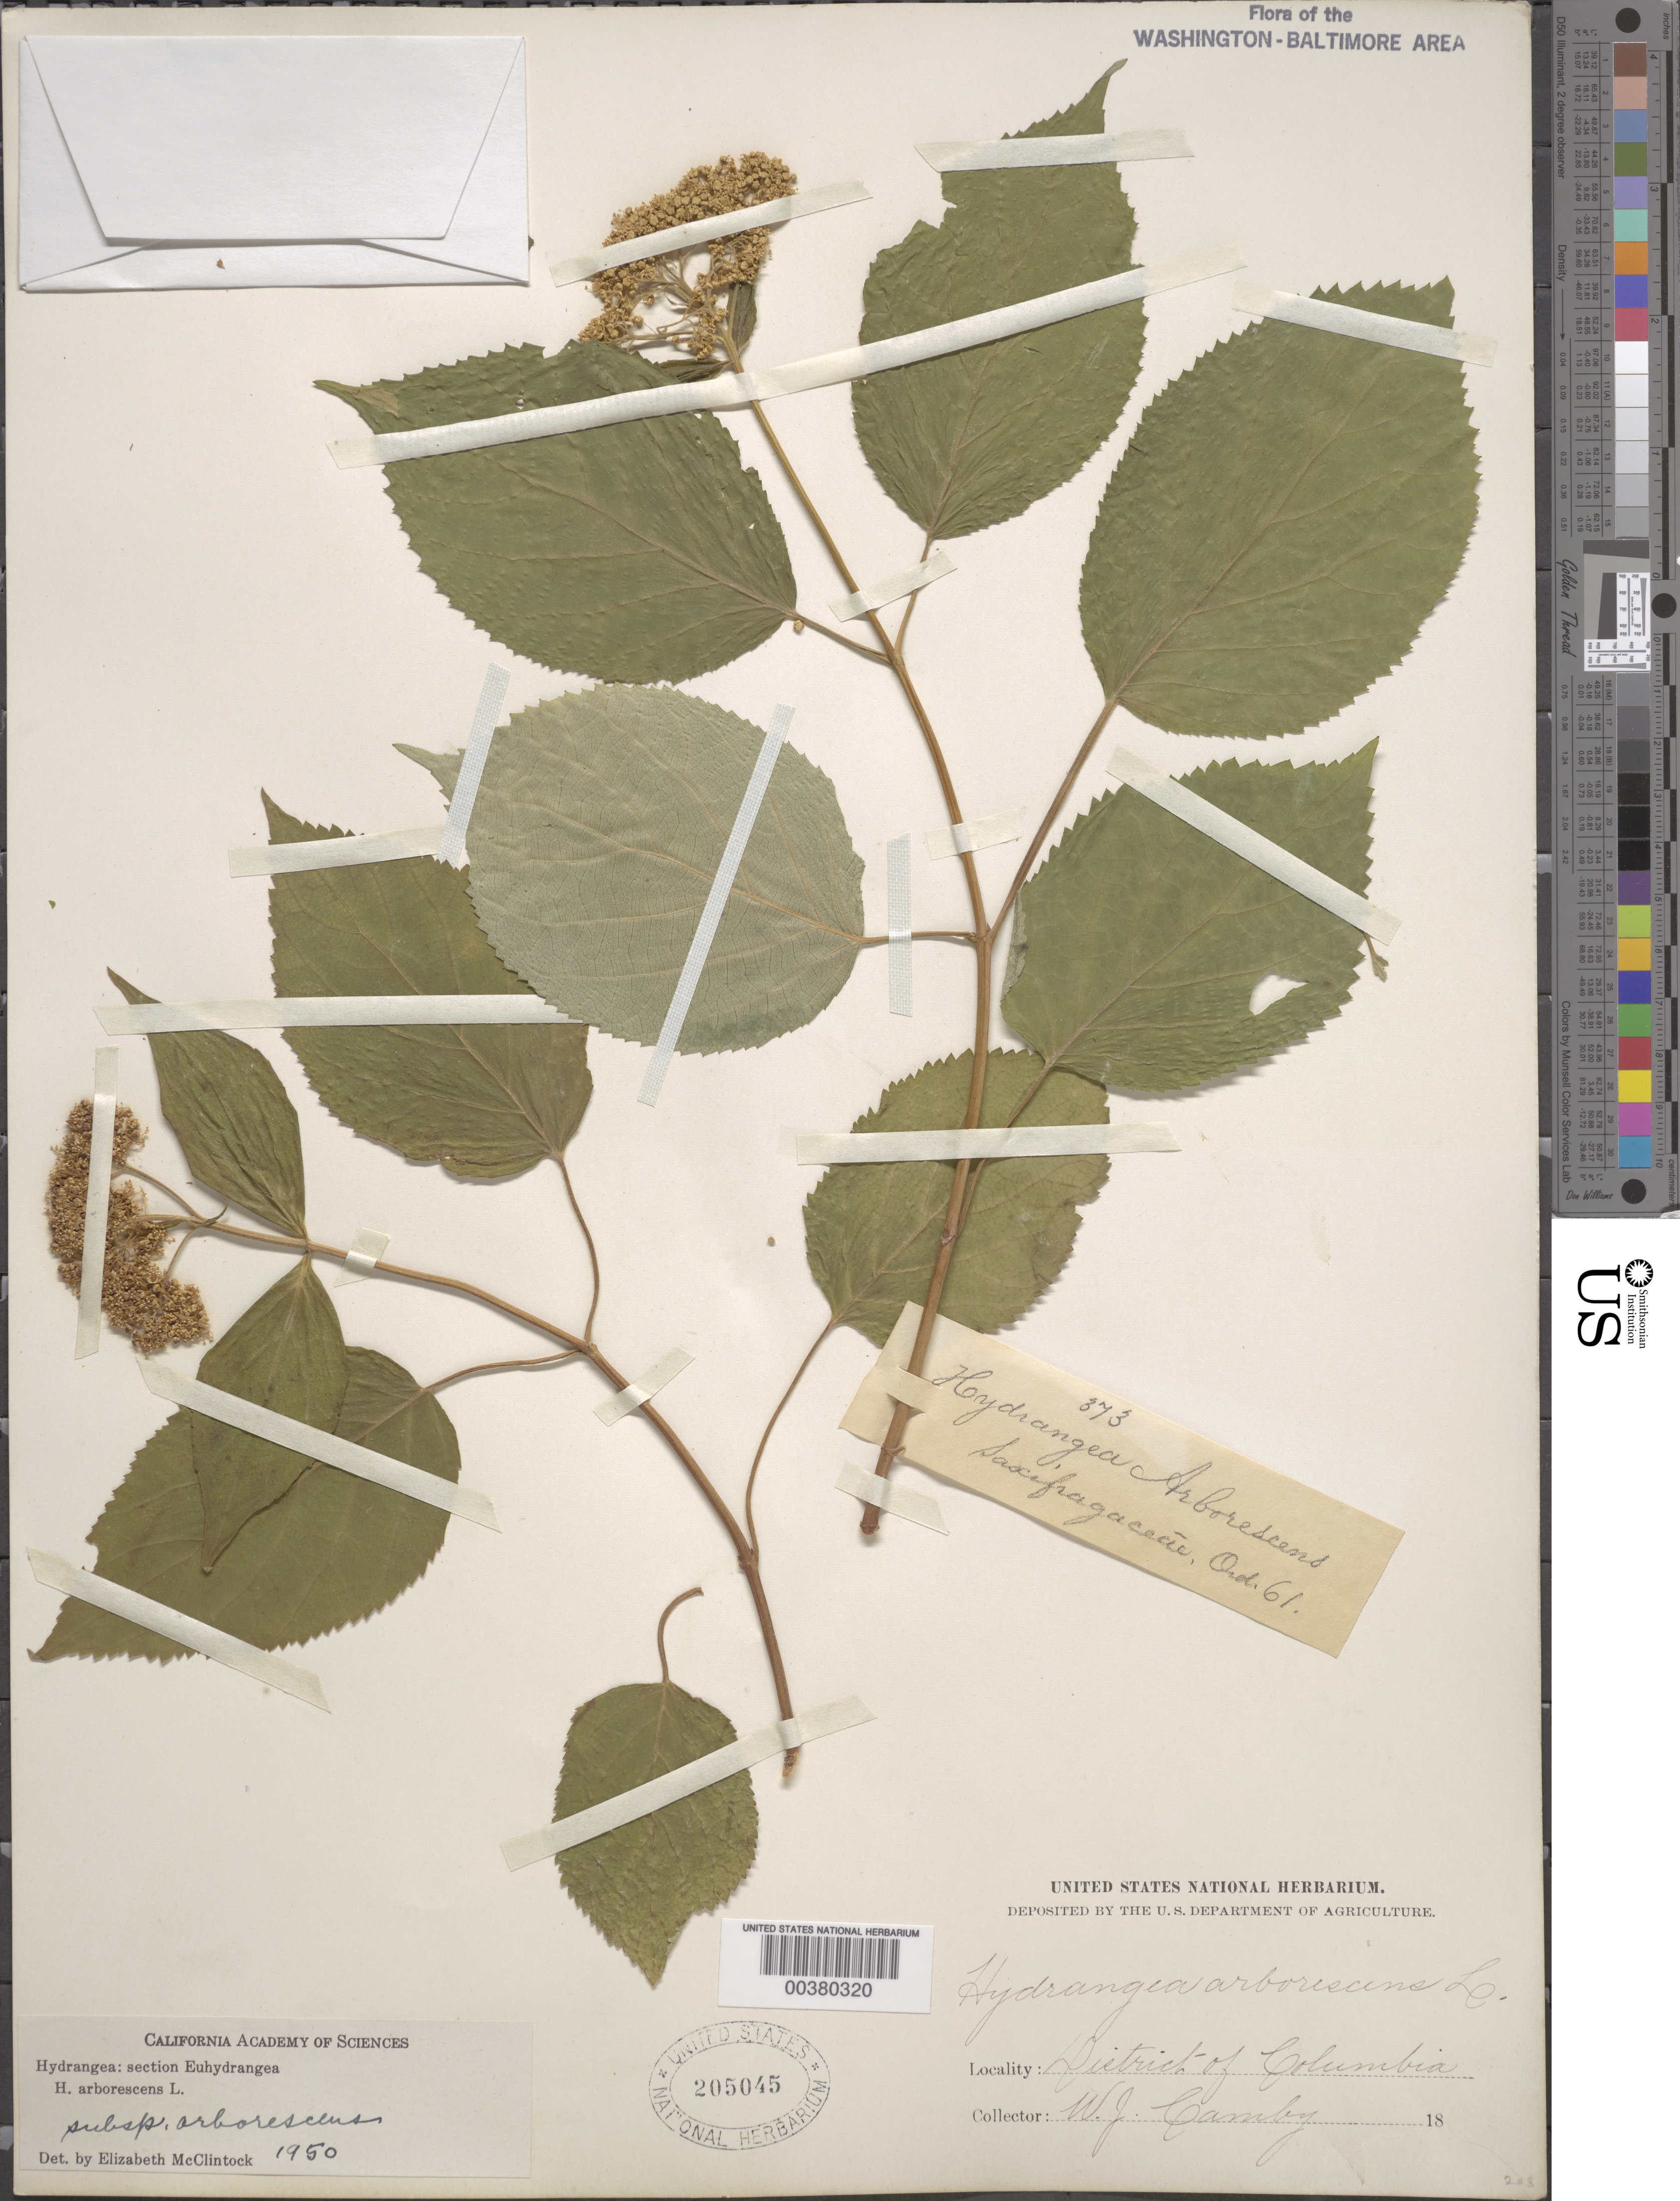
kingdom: Plantae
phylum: Tracheophyta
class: Magnoliopsida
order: Cornales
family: Hydrangeaceae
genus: Hydrangea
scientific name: Hydrangea arborescens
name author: L.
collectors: W. Canby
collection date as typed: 18--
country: United States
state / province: District of Columbia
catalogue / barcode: US 205045